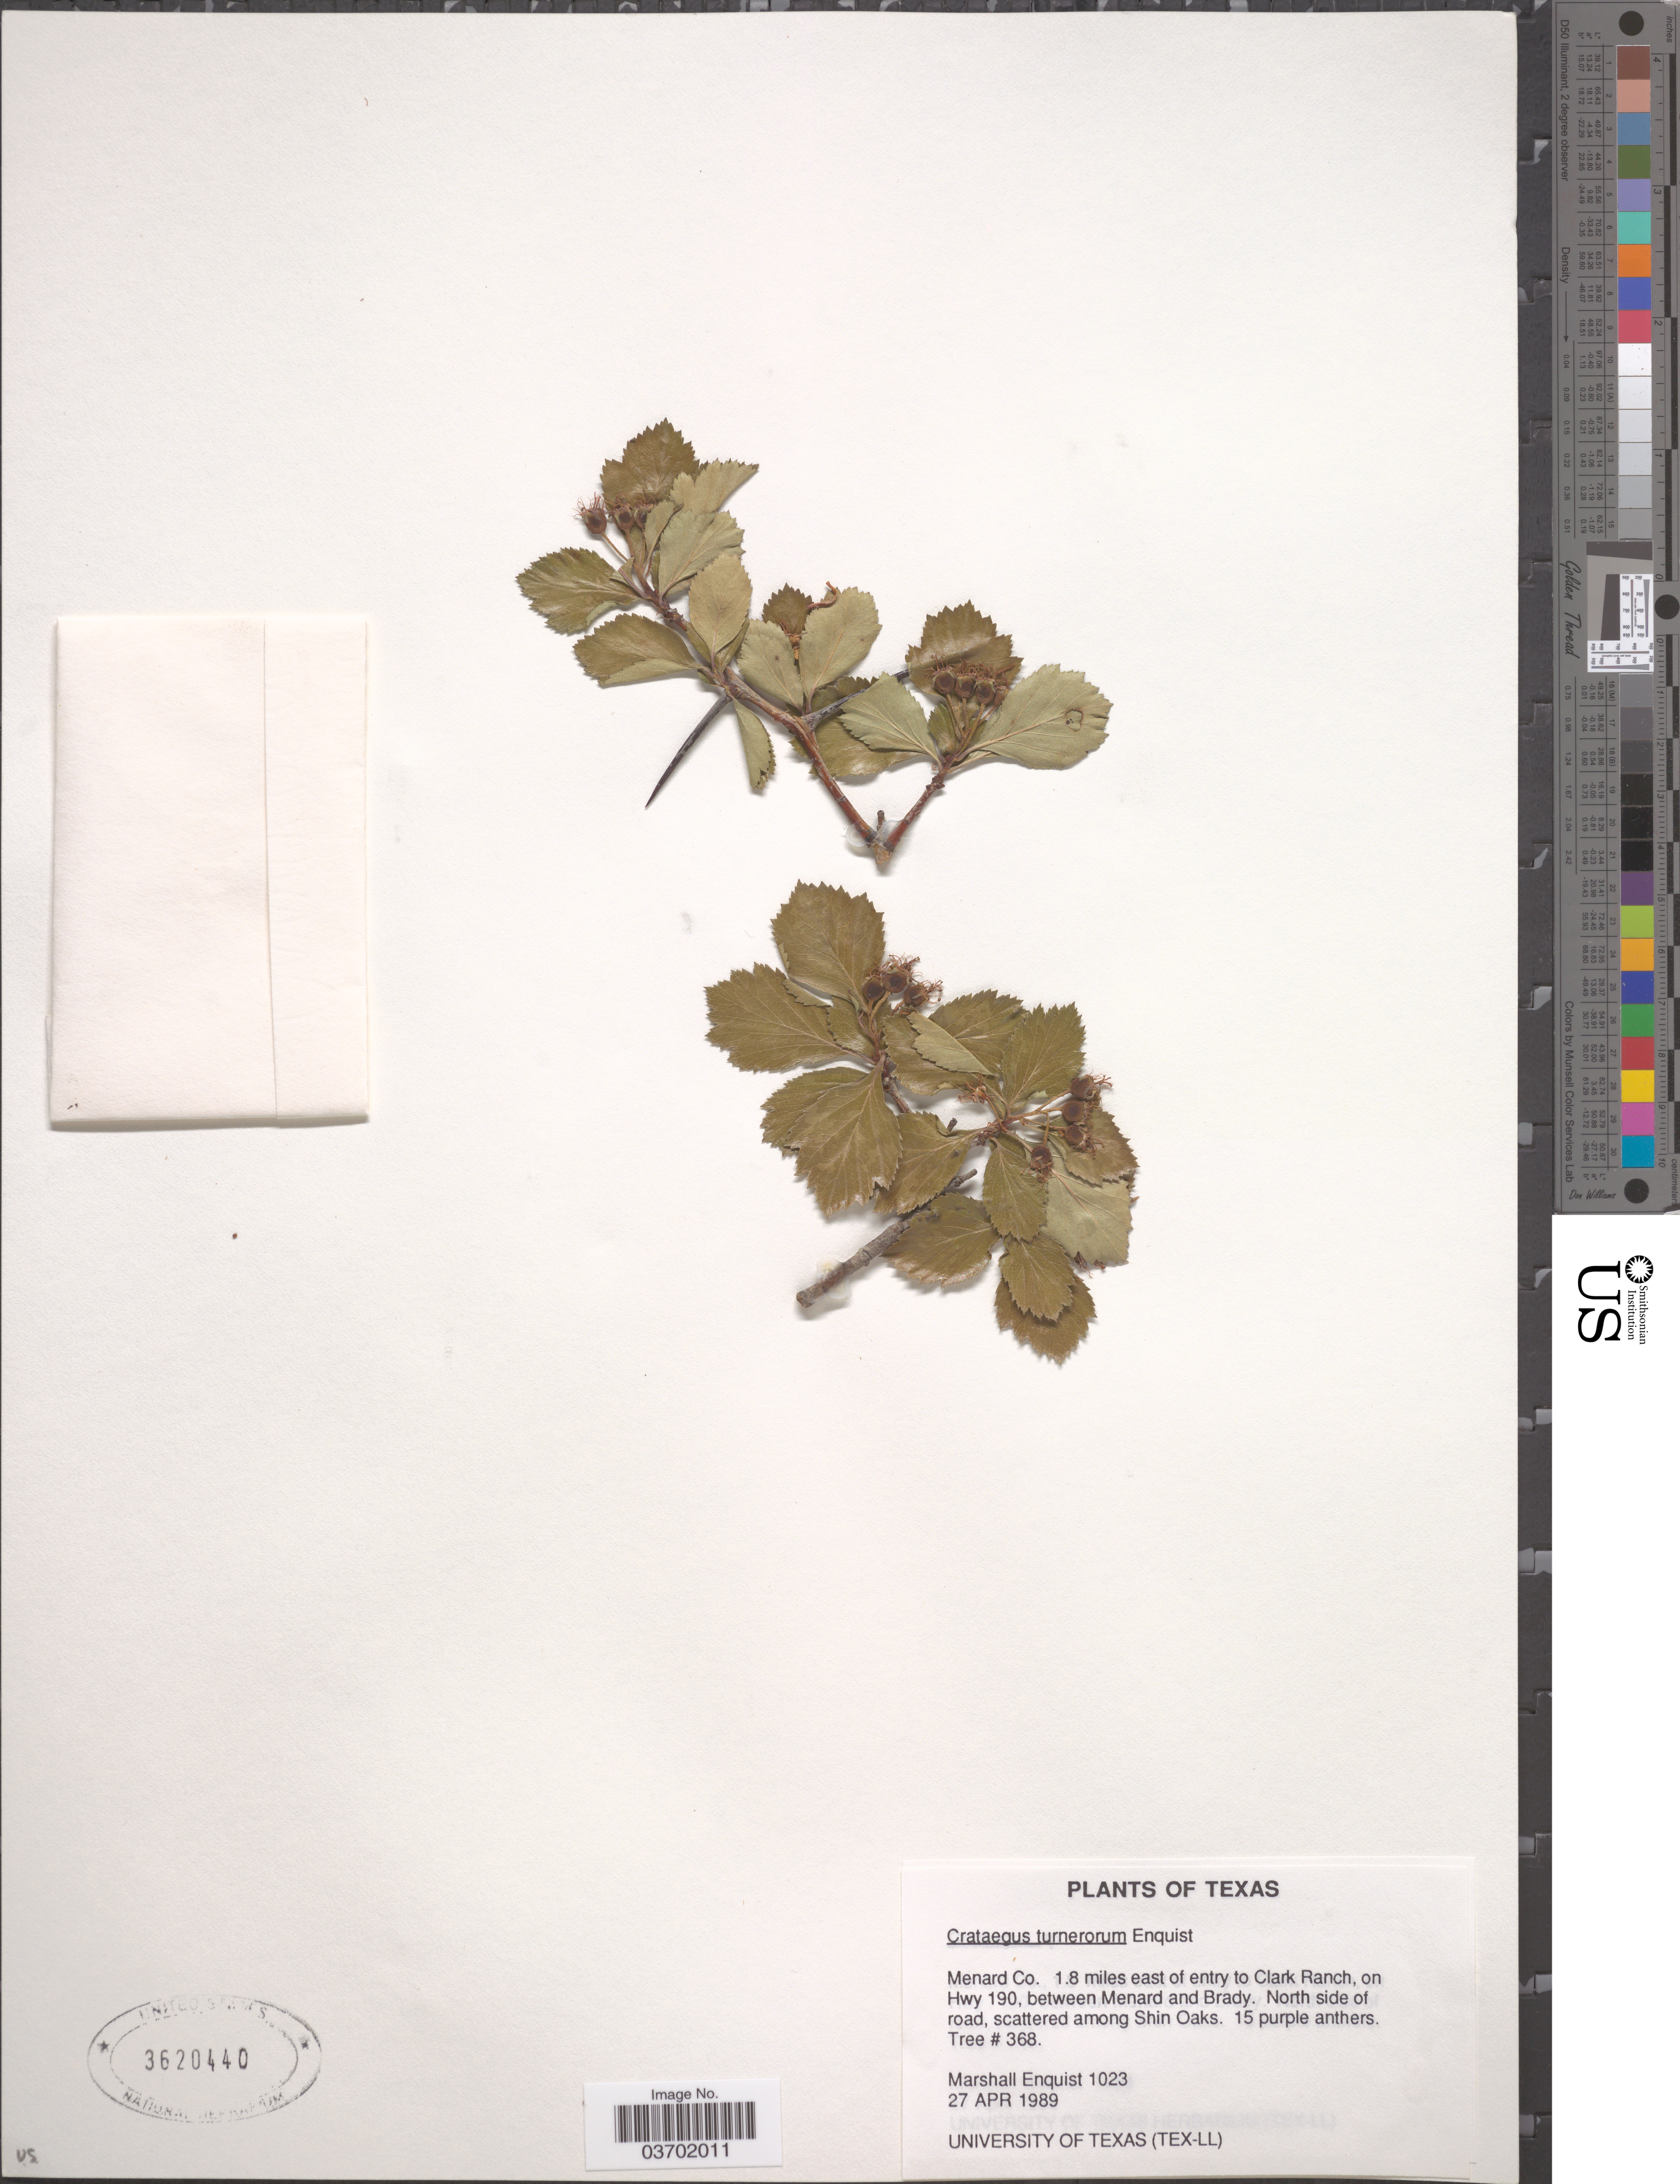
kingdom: Plantae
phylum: Tracheophyta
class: Magnoliopsida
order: Rosales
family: Rosaceae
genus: Crataegus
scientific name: Crataegus turnerorum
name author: Enquist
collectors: M. Enquist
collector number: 1023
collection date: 1989-04-27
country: United States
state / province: Texas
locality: Menard Co. 1.8 miles east of entry to Clark Ranch, on Hwy 190, between Menard and Brady. North side of road, scattered among Shin Oaks.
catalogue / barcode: US 3620440